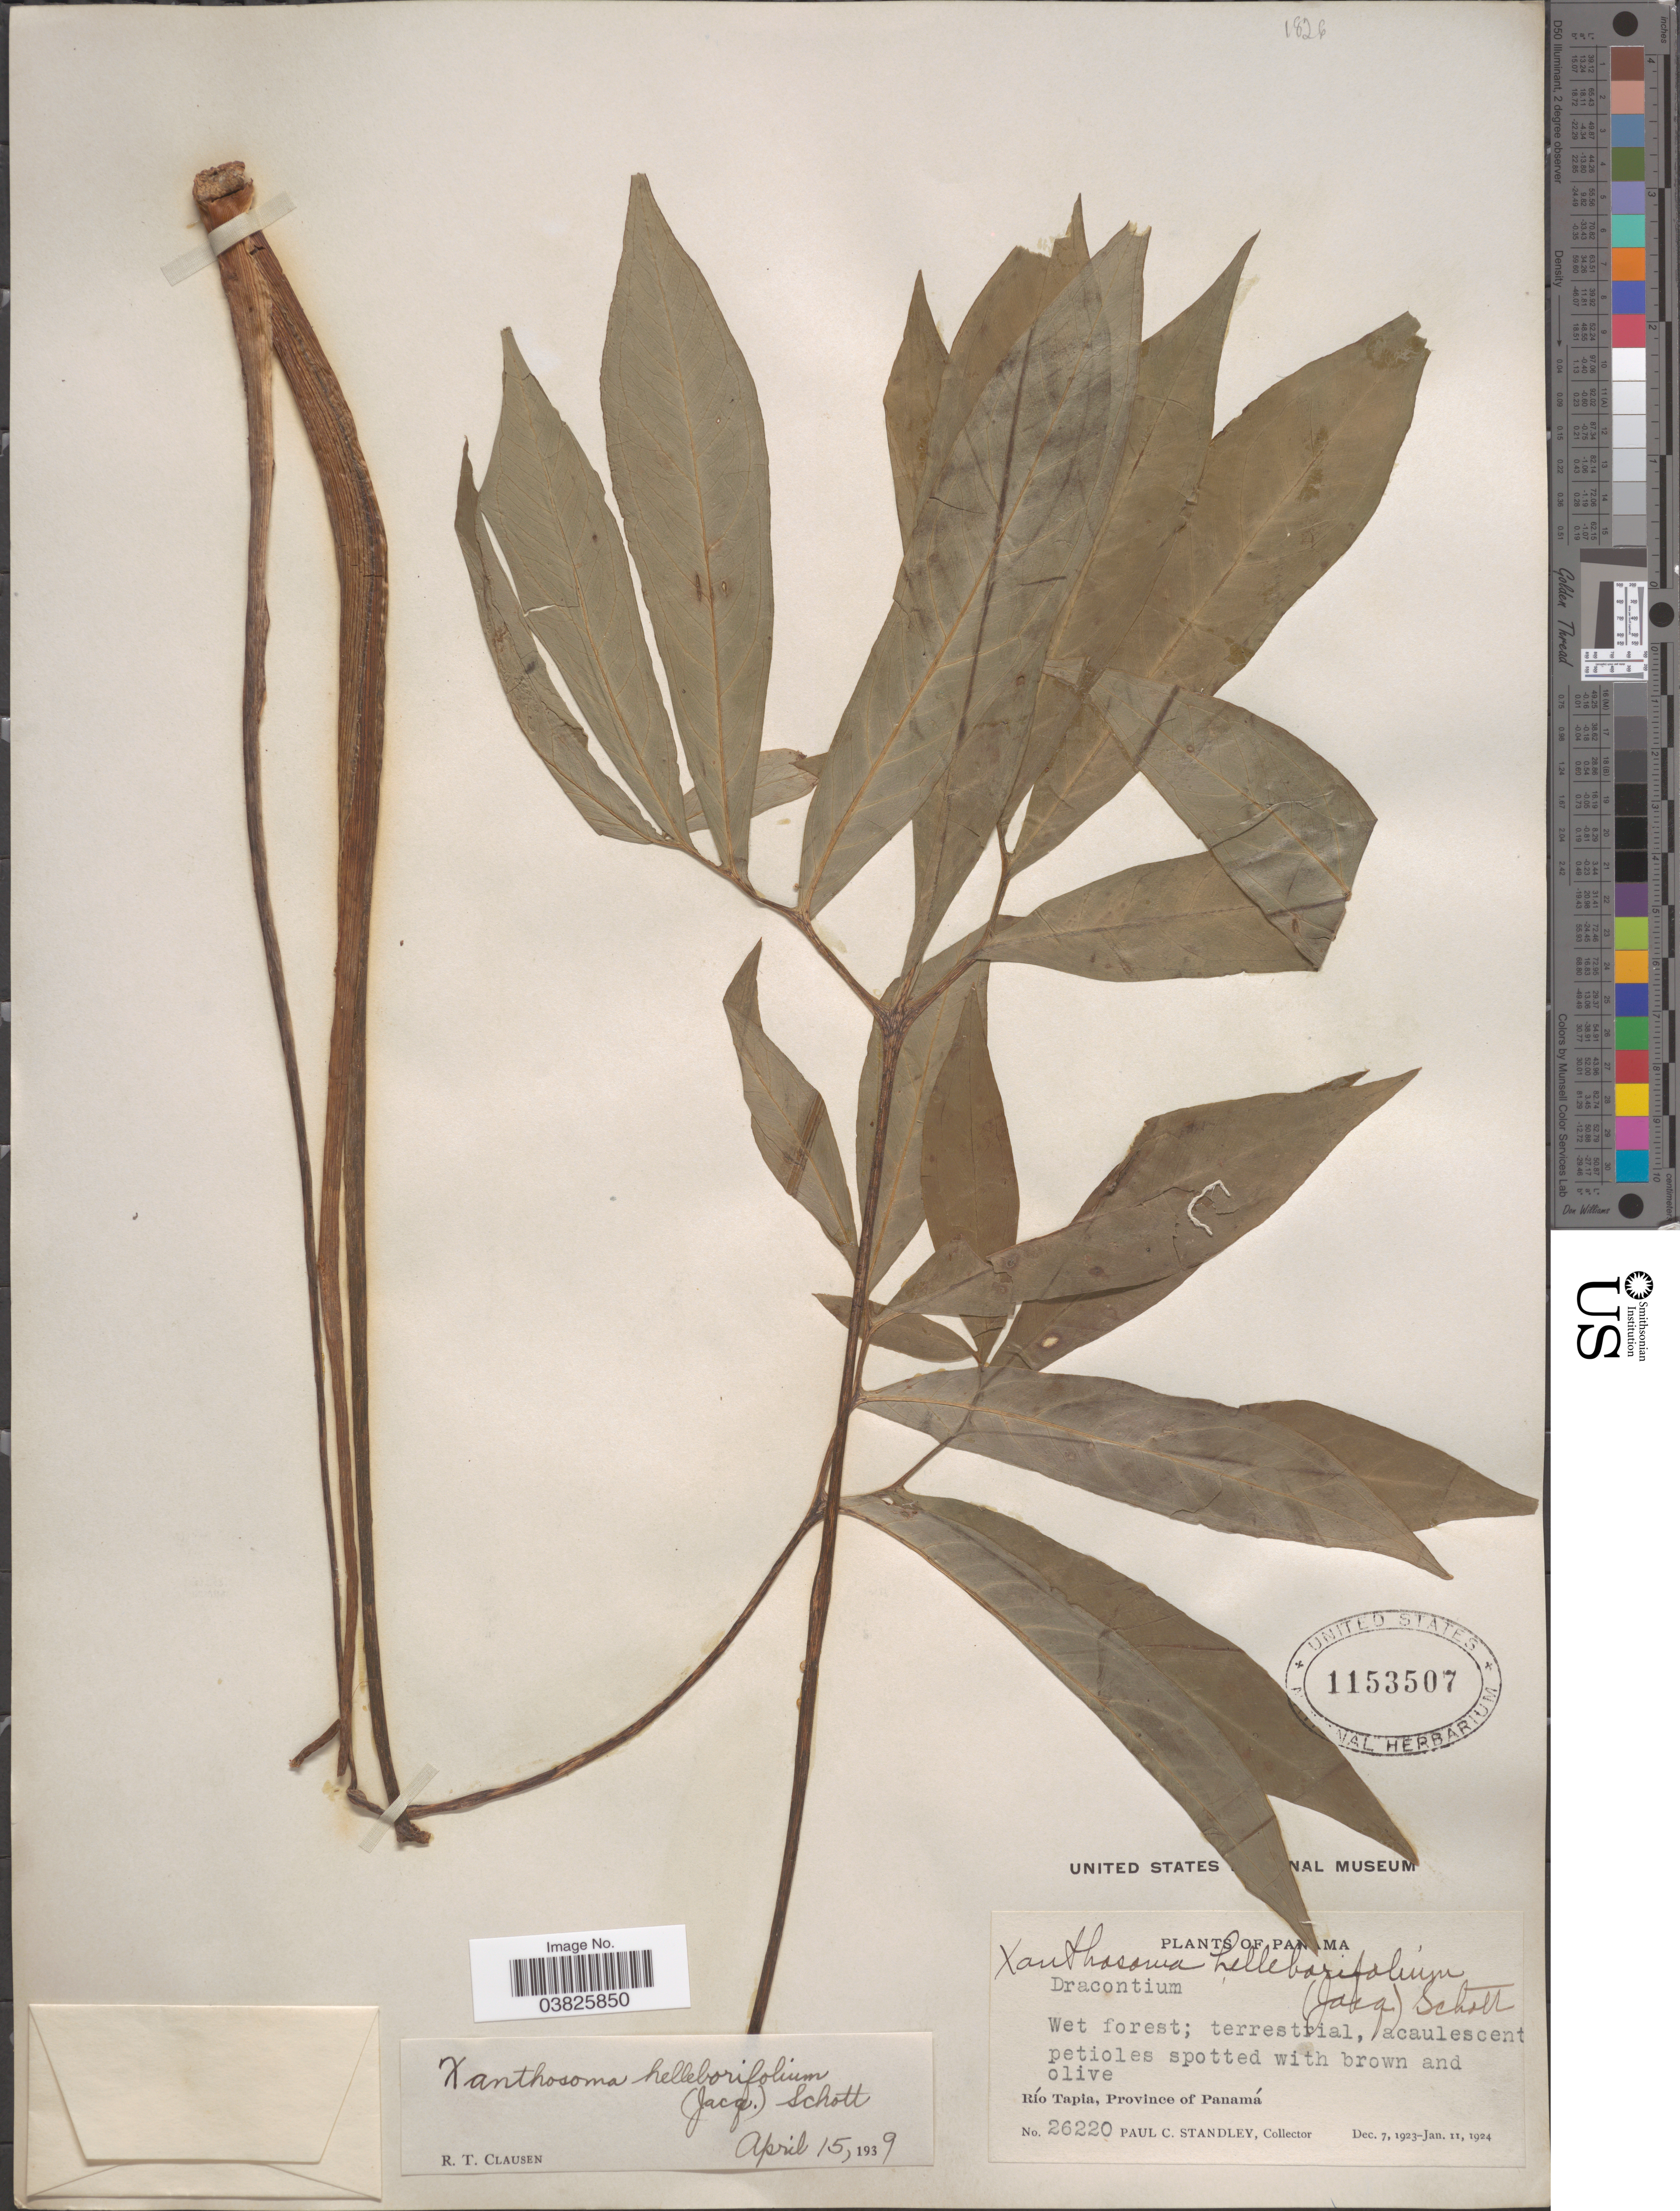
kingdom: Plantae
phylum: Tracheophyta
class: Liliopsida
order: Alismatales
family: Araceae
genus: Xanthosoma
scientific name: Xanthosoma helleborifolium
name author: (Jacq.) Schott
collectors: P. C. Standley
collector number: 26220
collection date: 1923-12-07/1924-01-11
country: Panama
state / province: Panamá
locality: Río Tapia.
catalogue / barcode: US 1153507